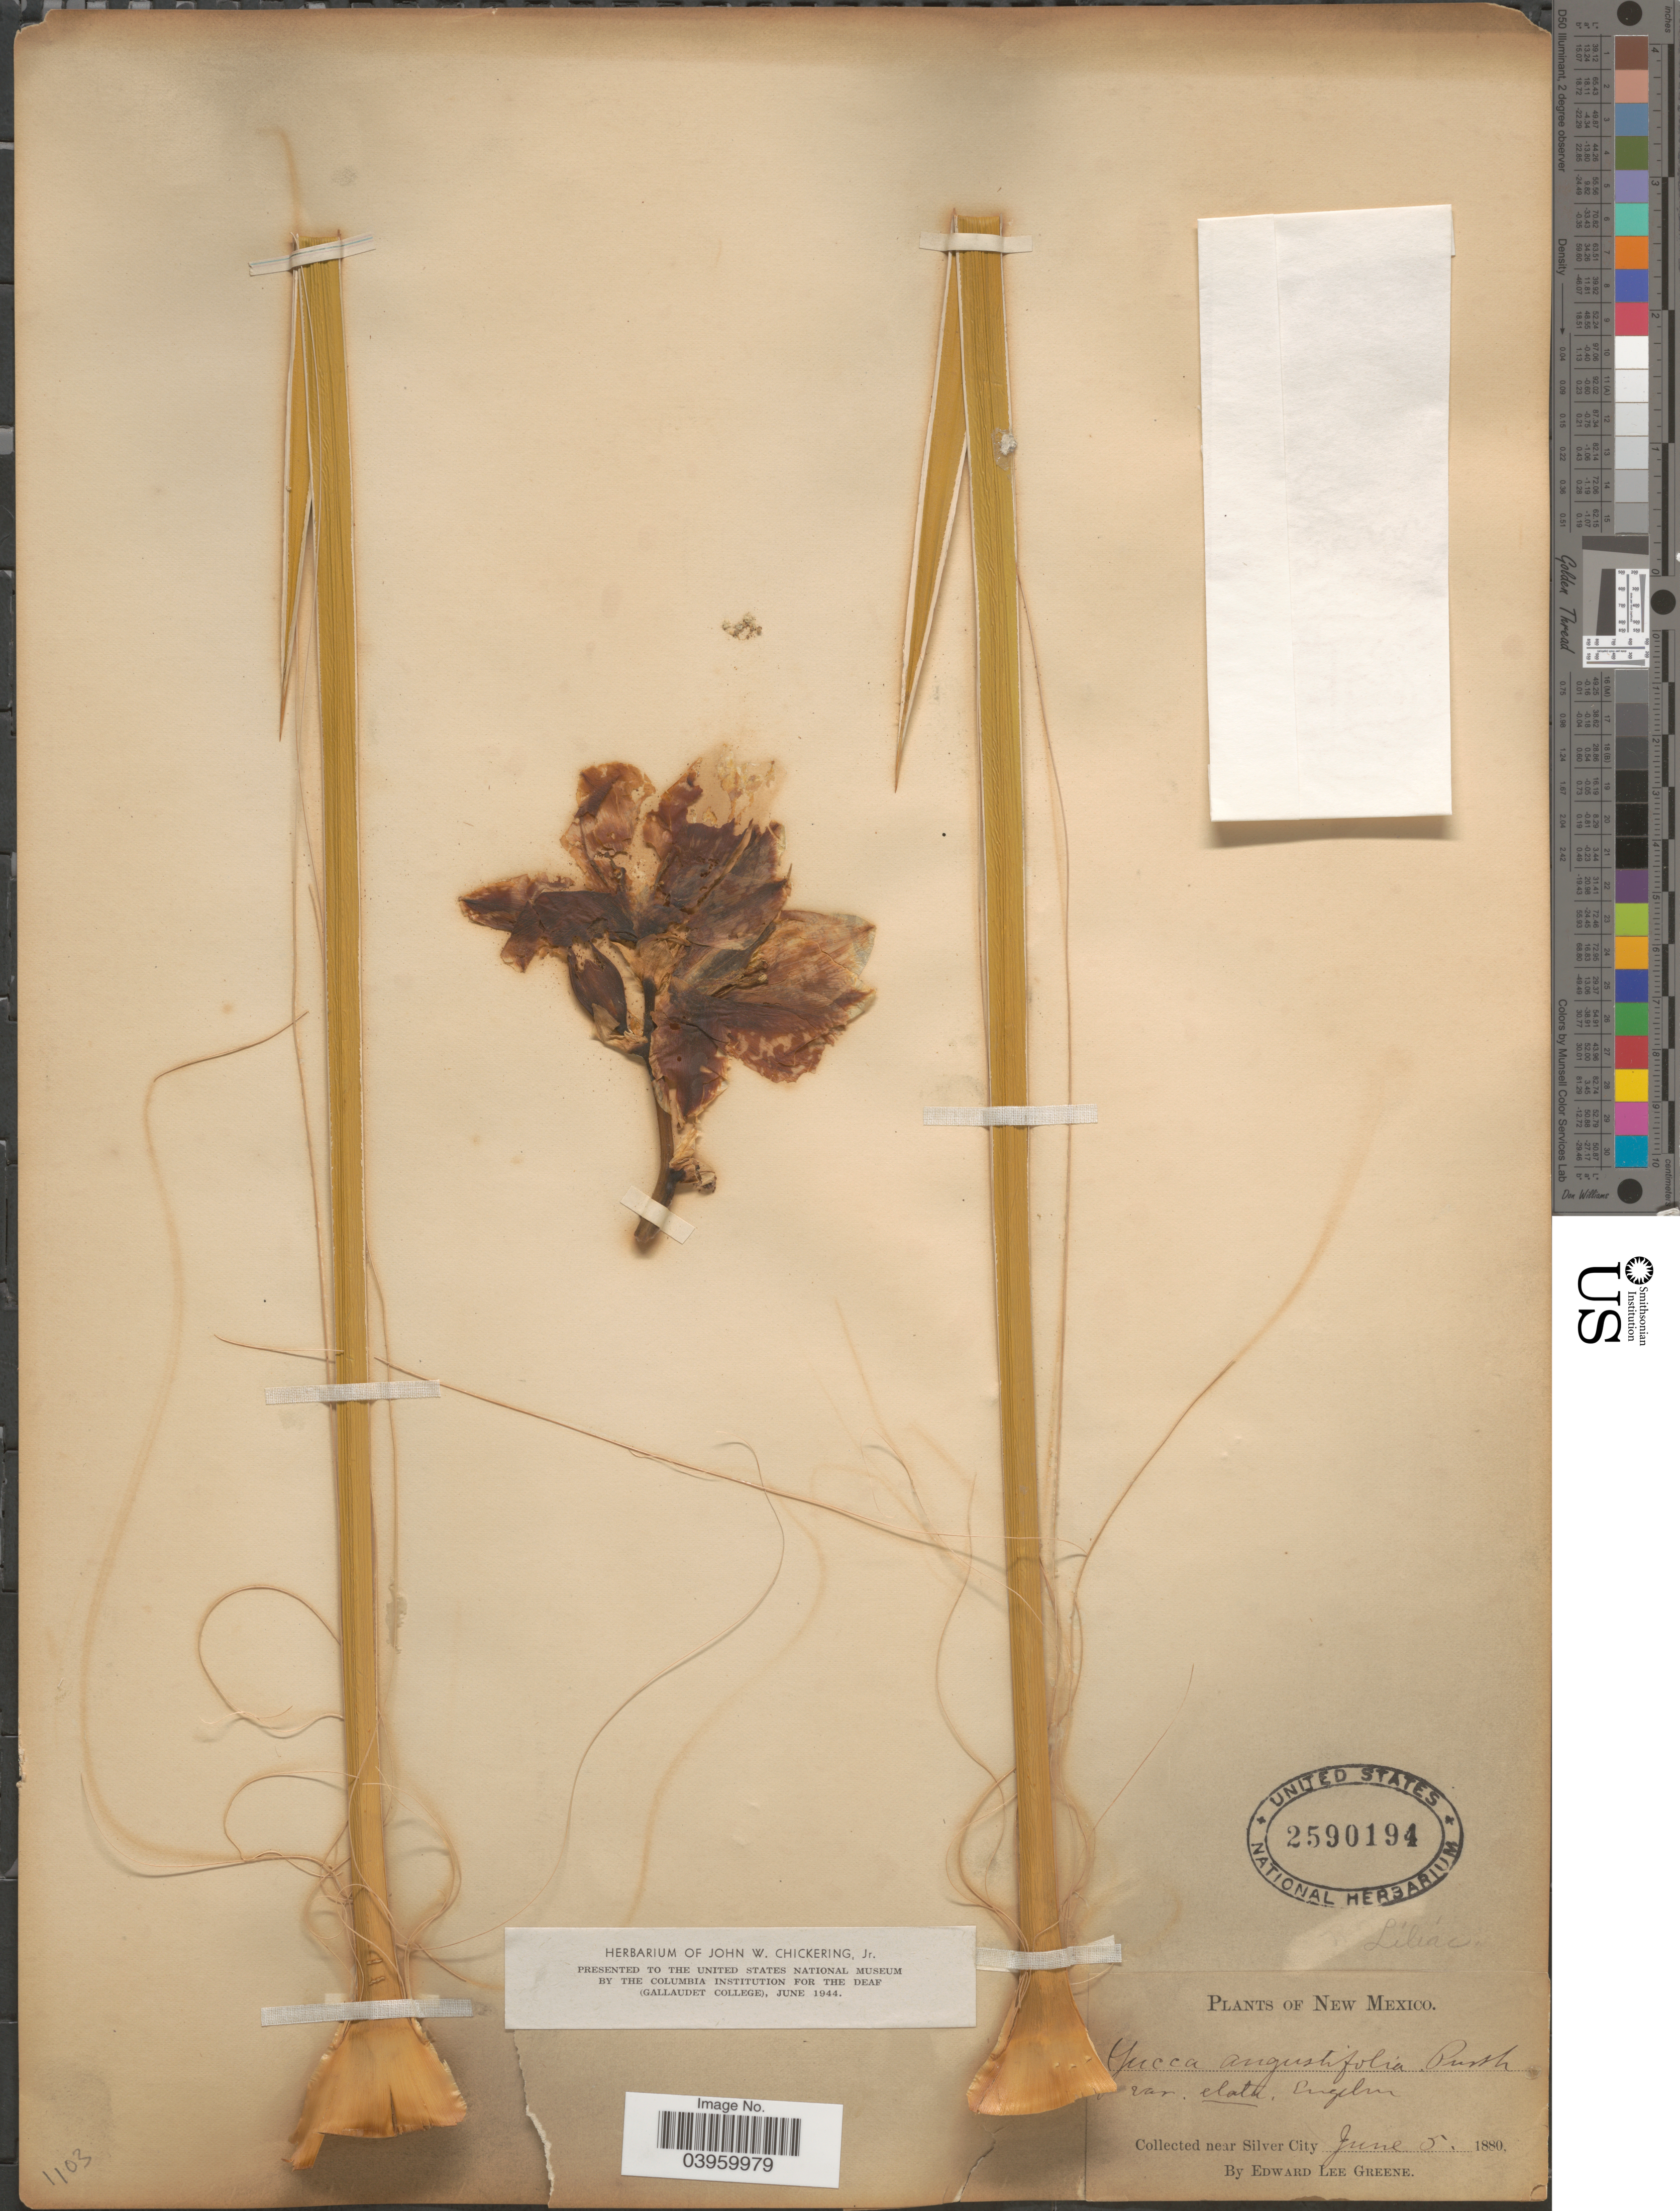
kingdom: Plantae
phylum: Tracheophyta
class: Liliopsida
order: Asparagales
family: Asparagaceae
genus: Yucca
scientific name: Yucca glauca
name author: Nutt.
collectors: E. L. Greene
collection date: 1880-06-05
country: United States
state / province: New Mexico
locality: Near Silver City.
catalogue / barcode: US 2590194